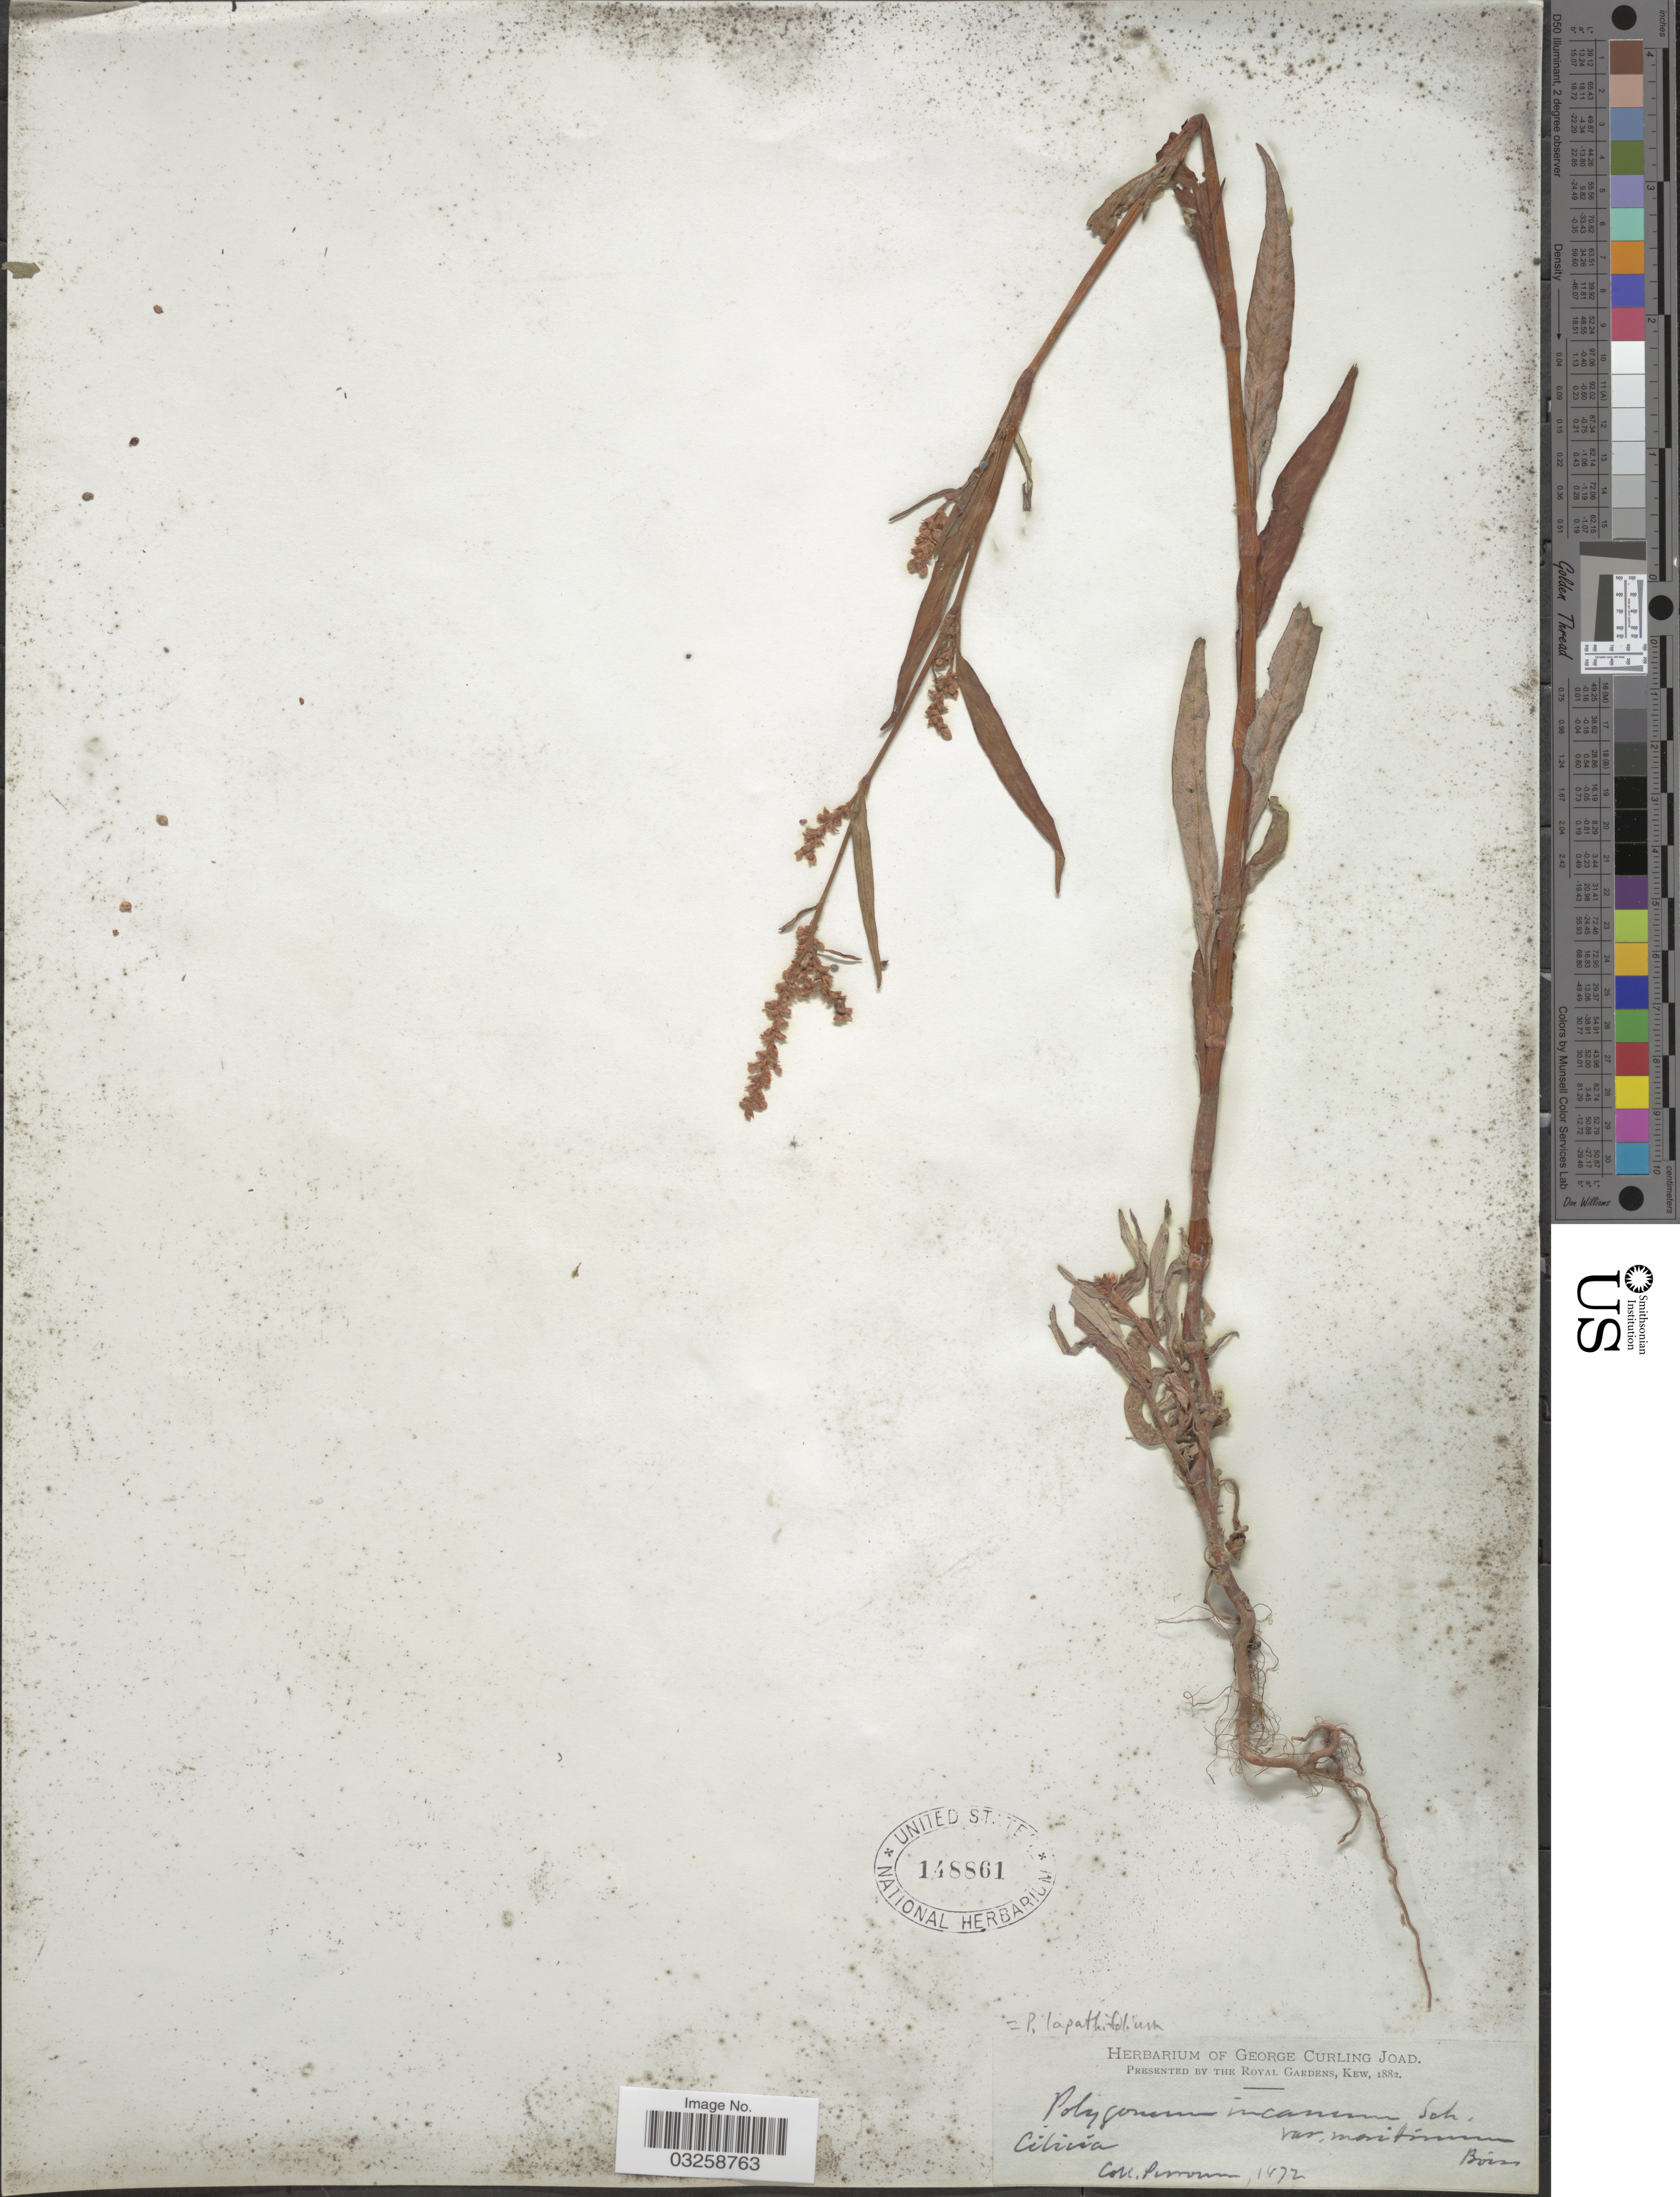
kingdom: Plantae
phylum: Tracheophyta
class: Magnoliopsida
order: Caryophyllales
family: Polygonaceae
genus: Polygonum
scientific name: Polygonum lapathifolium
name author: L.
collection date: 1872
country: Turkey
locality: Cilicia.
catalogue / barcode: US 148861